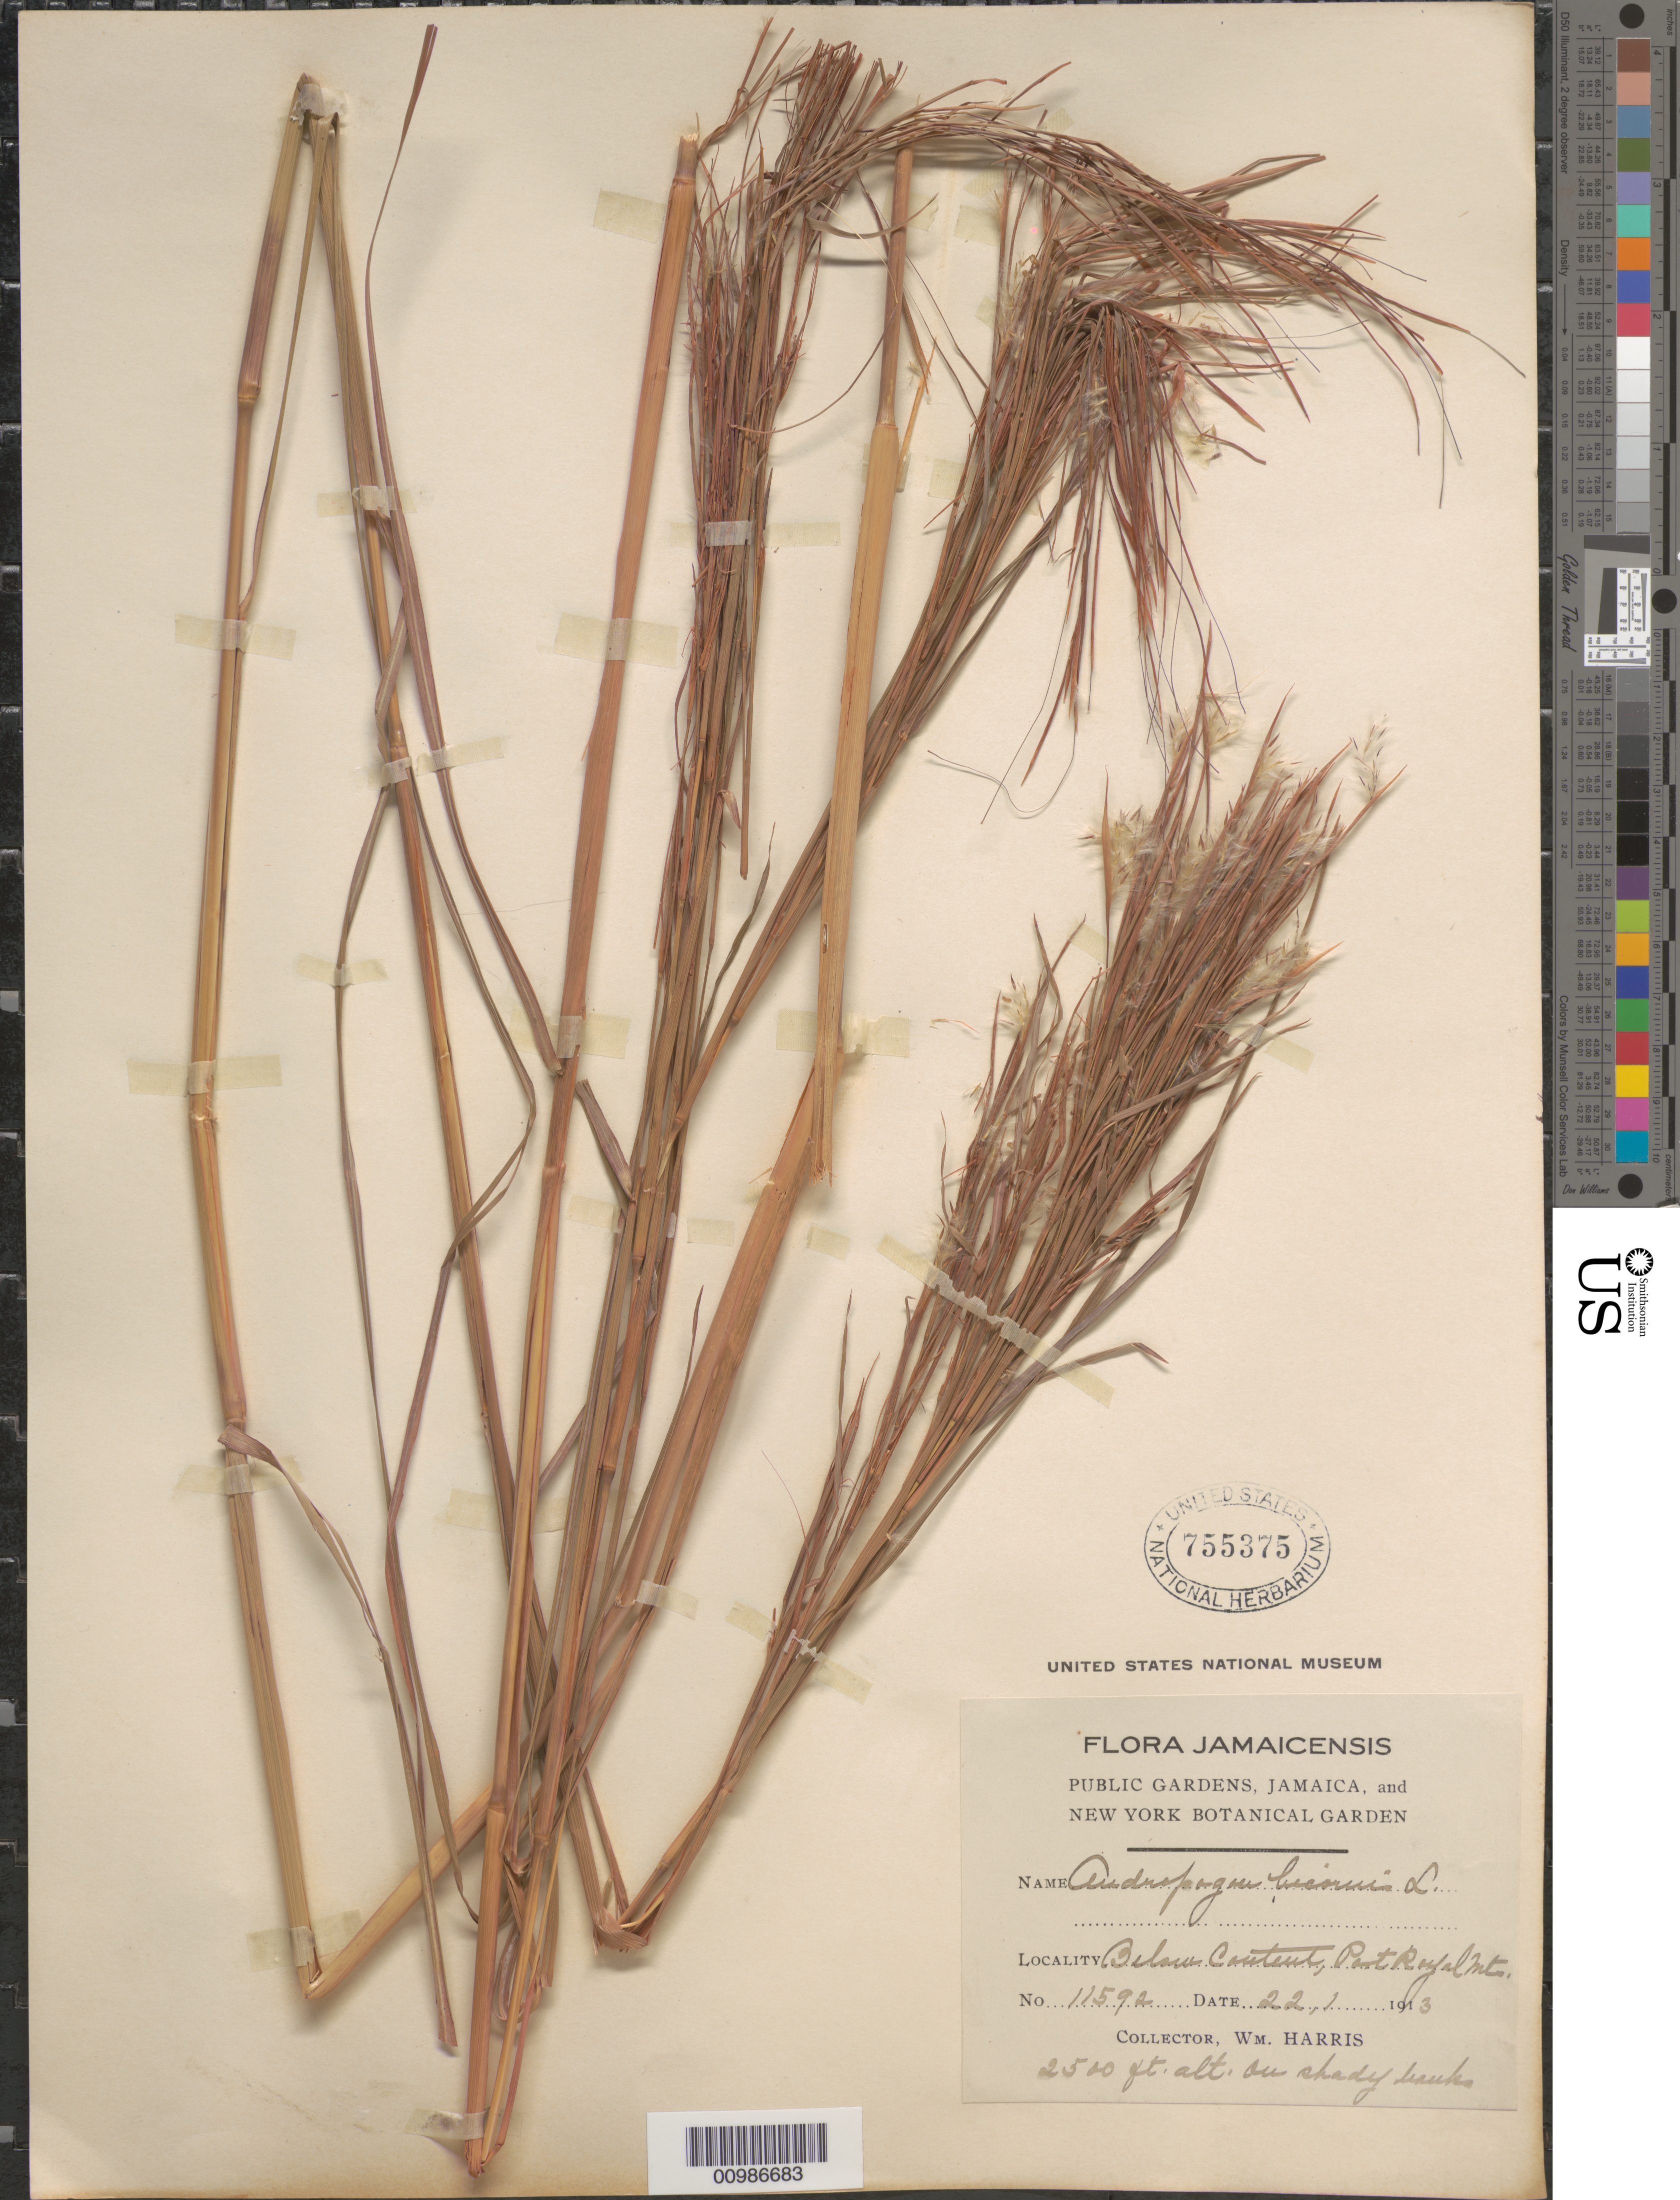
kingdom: Plantae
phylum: Tracheophyta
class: Liliopsida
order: Poales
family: Poaceae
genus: Andropogon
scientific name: Andropogon bicornis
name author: L.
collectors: W. H. Harris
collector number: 11592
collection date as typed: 22 Jan 1913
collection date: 1913-01-22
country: Jamaica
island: Jamaica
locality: Port Royal Mountains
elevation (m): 762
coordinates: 0 N, 0 E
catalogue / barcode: US 755375